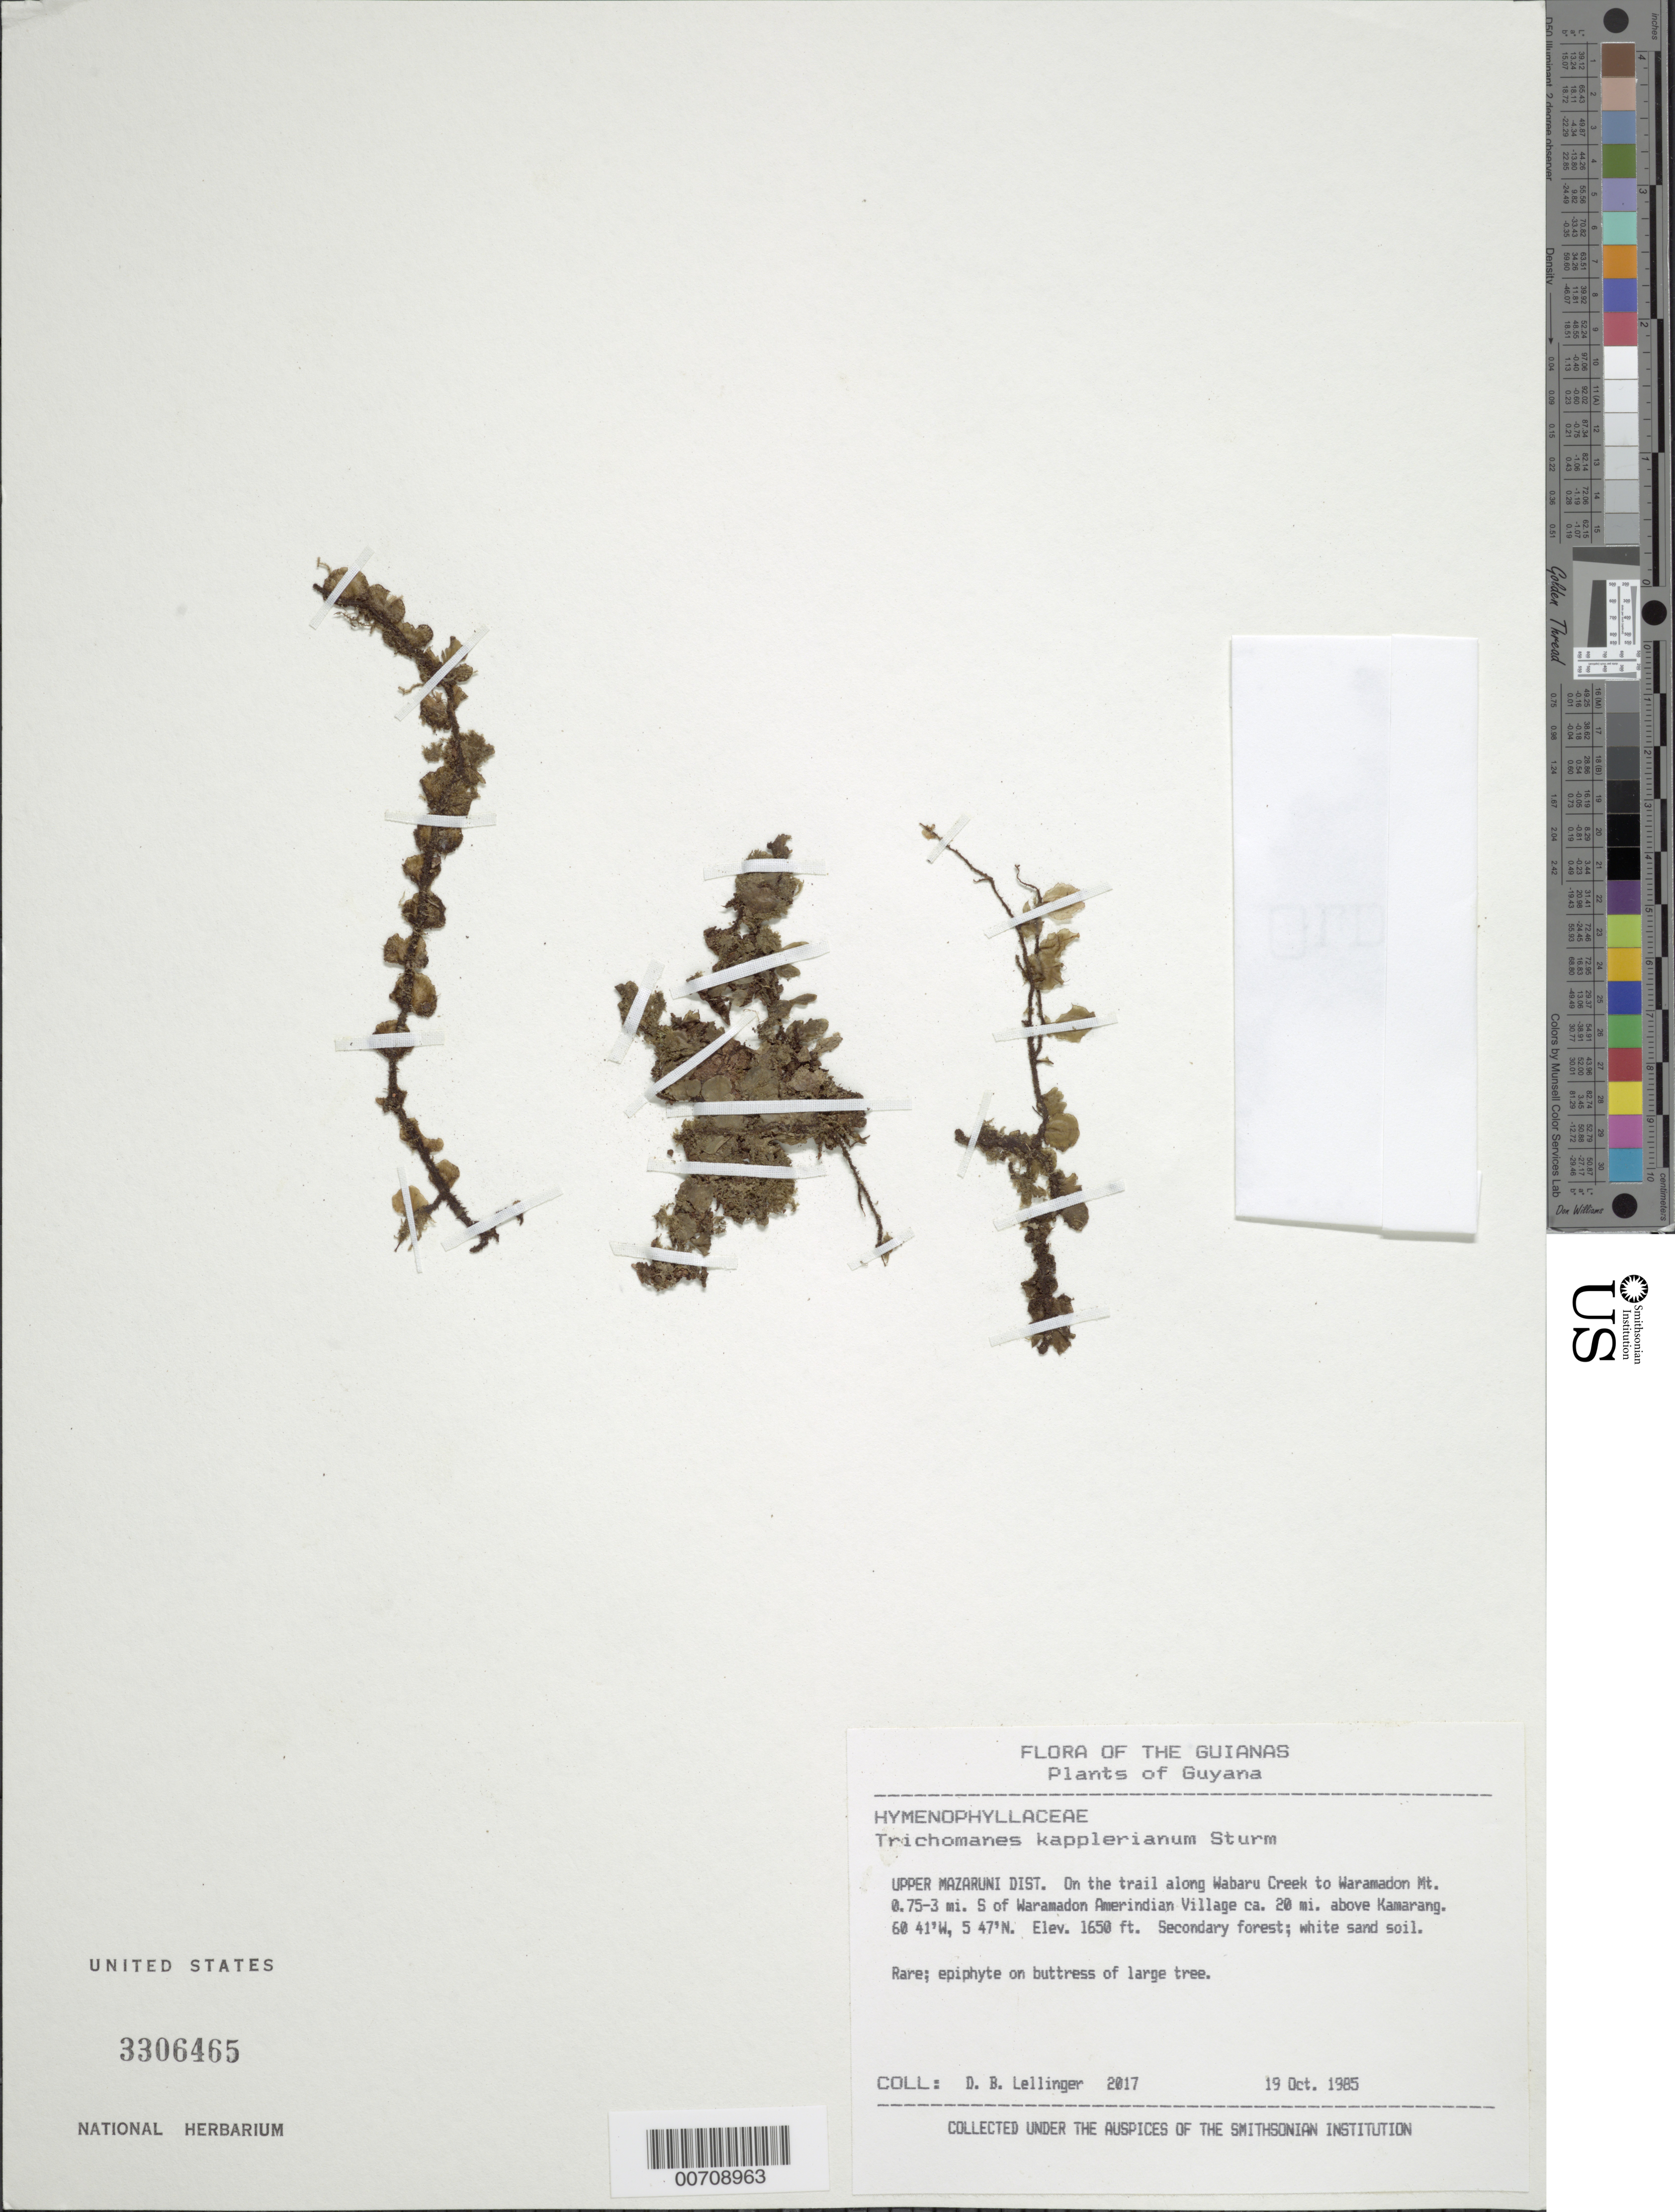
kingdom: Plantae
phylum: Tracheophyta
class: Polypodiopsida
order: Hymenophyllales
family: Hymenophyllaceae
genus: Didymoglossum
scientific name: Didymoglossum kapplerianum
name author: (Sturm) Ebihara & Dubuisson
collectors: D. B. Lellinger & H. Robinson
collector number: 2017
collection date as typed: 17 October 1985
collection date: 1985-10-17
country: Guyana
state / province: Cuyuni-Mazaruni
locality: Trail along Wabaru Creek to Waramadon Mt., ca. 32 km above Kamarang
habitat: Secondary forest, white sand soil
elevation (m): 495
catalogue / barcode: US 3306465